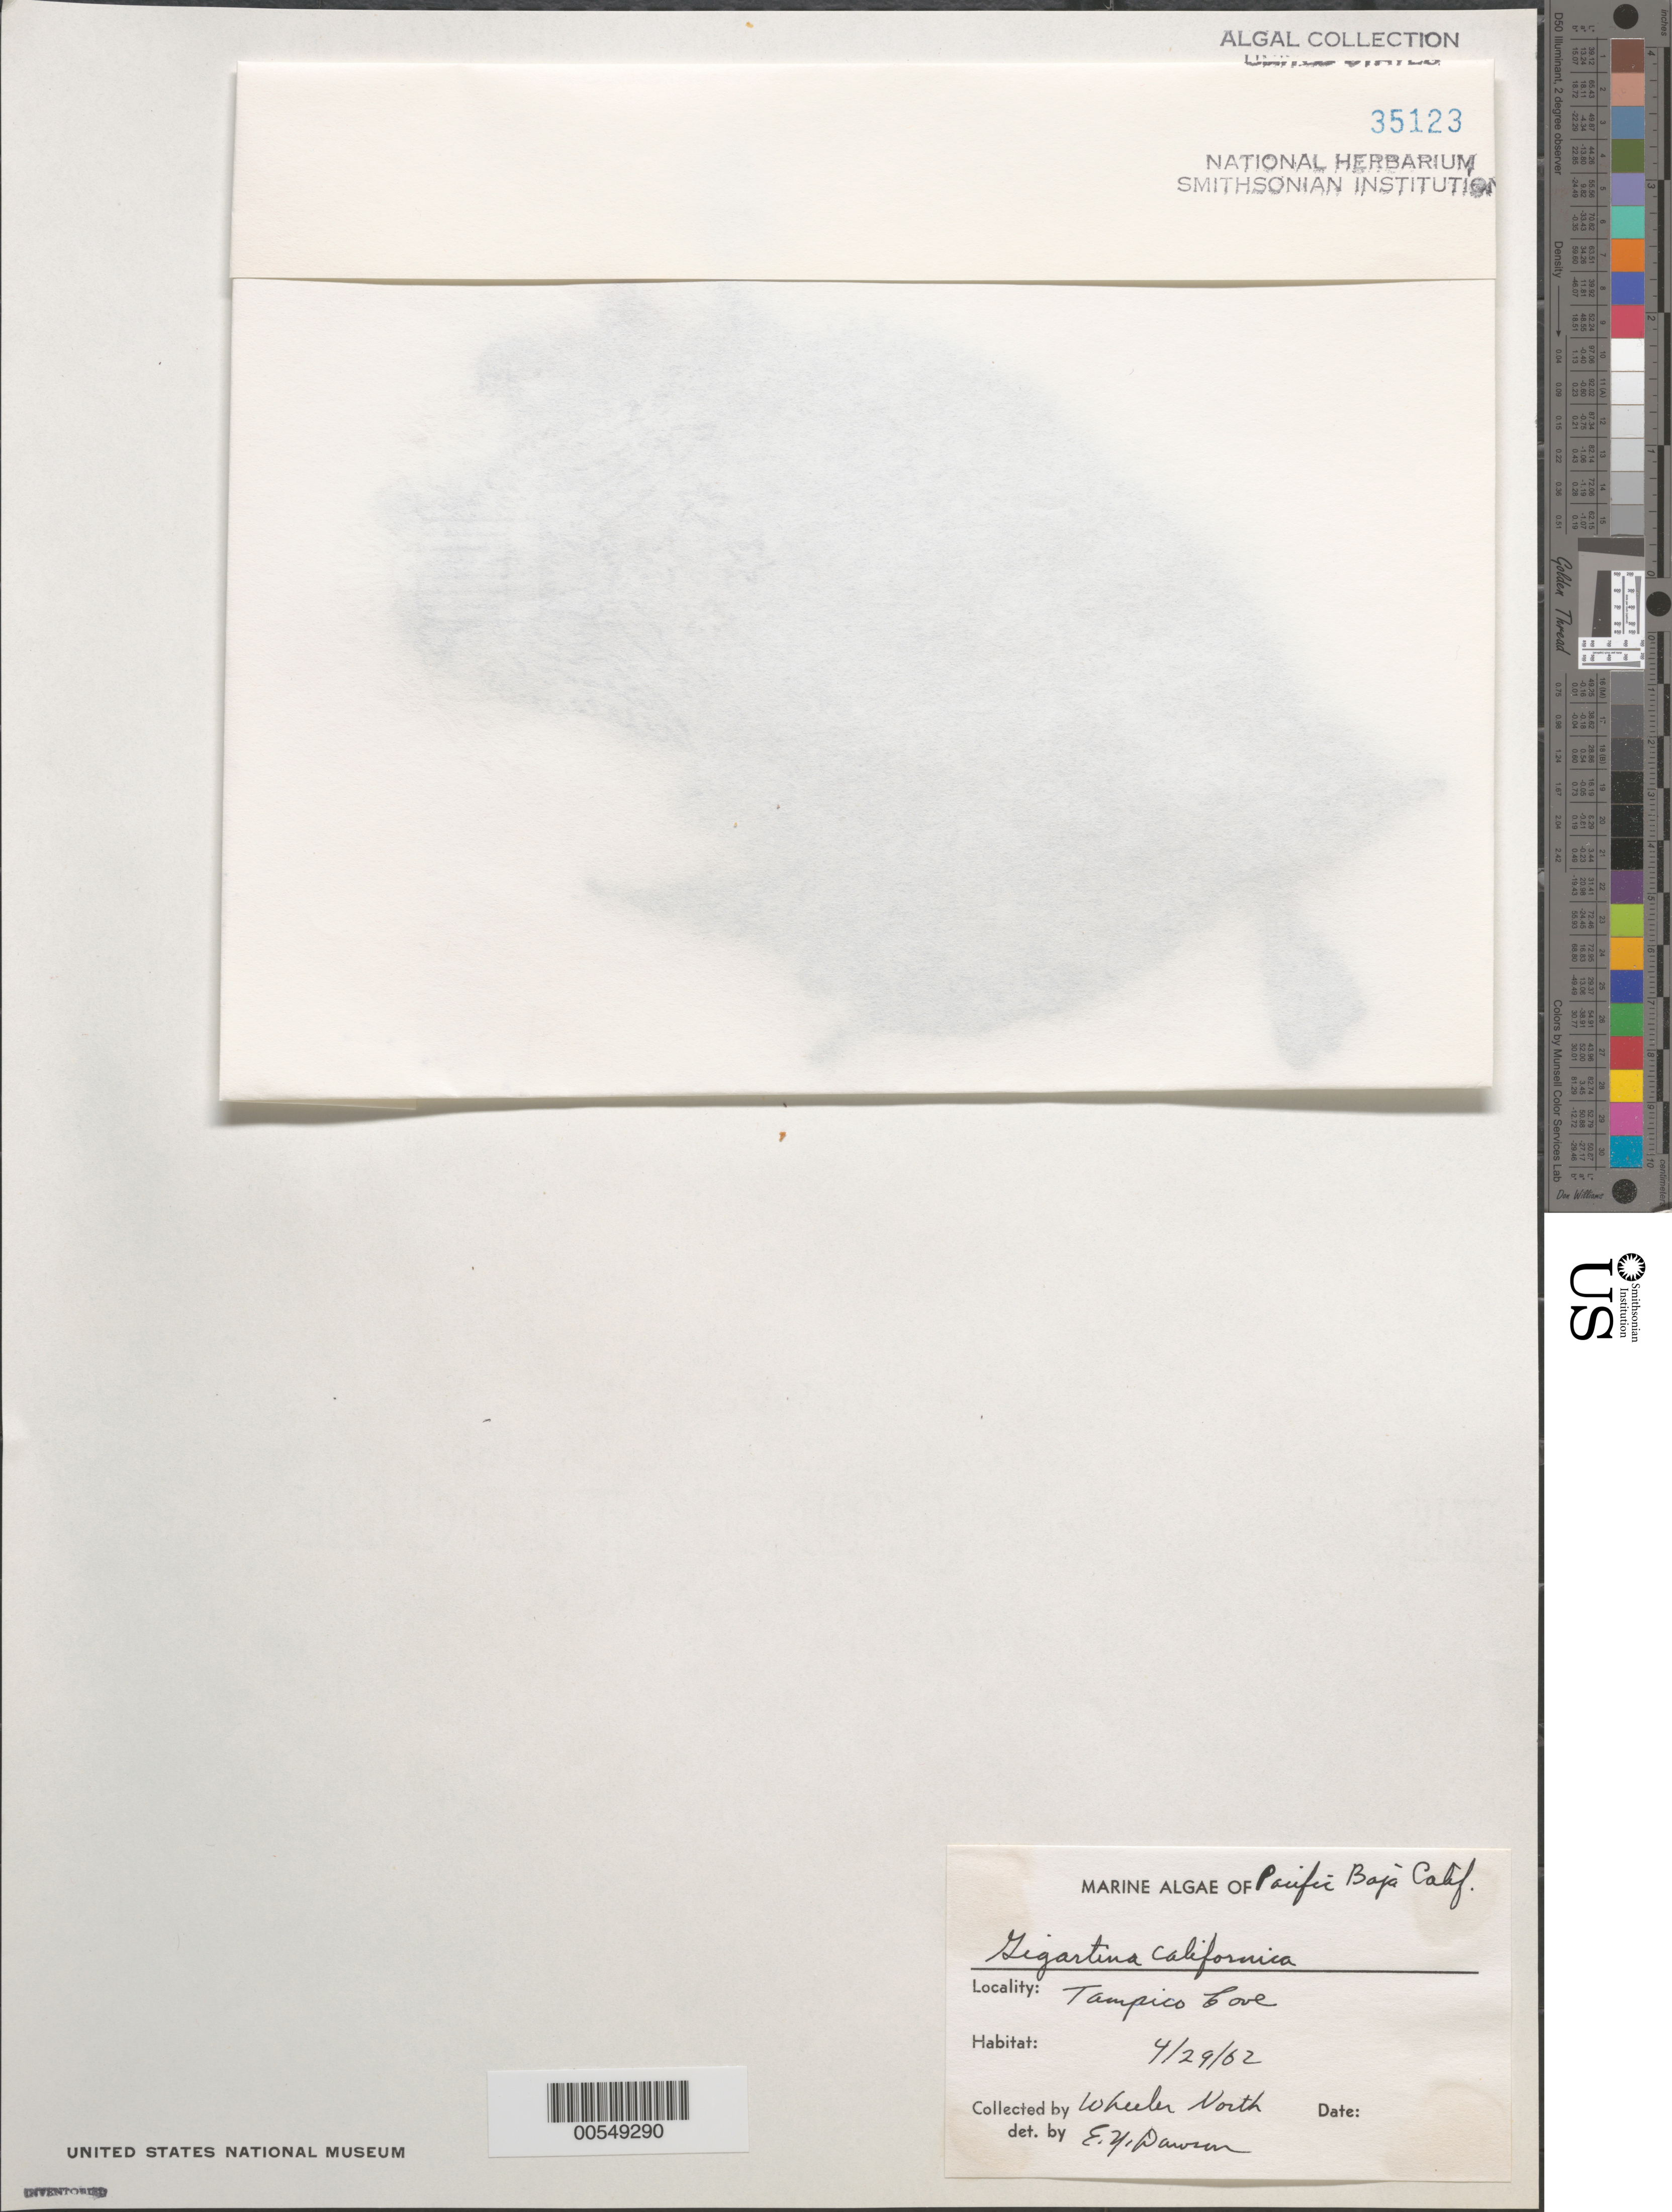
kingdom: Plantae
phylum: Rhodophyta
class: Florideophyceae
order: Gigartinales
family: Gigartinaceae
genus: Chondracanthus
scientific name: Chondracanthus corymbiferus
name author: (Kütz.) Guiry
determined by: Algae name updating Project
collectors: W. North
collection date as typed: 29 Apr 1962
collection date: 1962-04-29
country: Mexico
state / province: Baja California Norte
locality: Tampico Cove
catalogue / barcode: US 35123